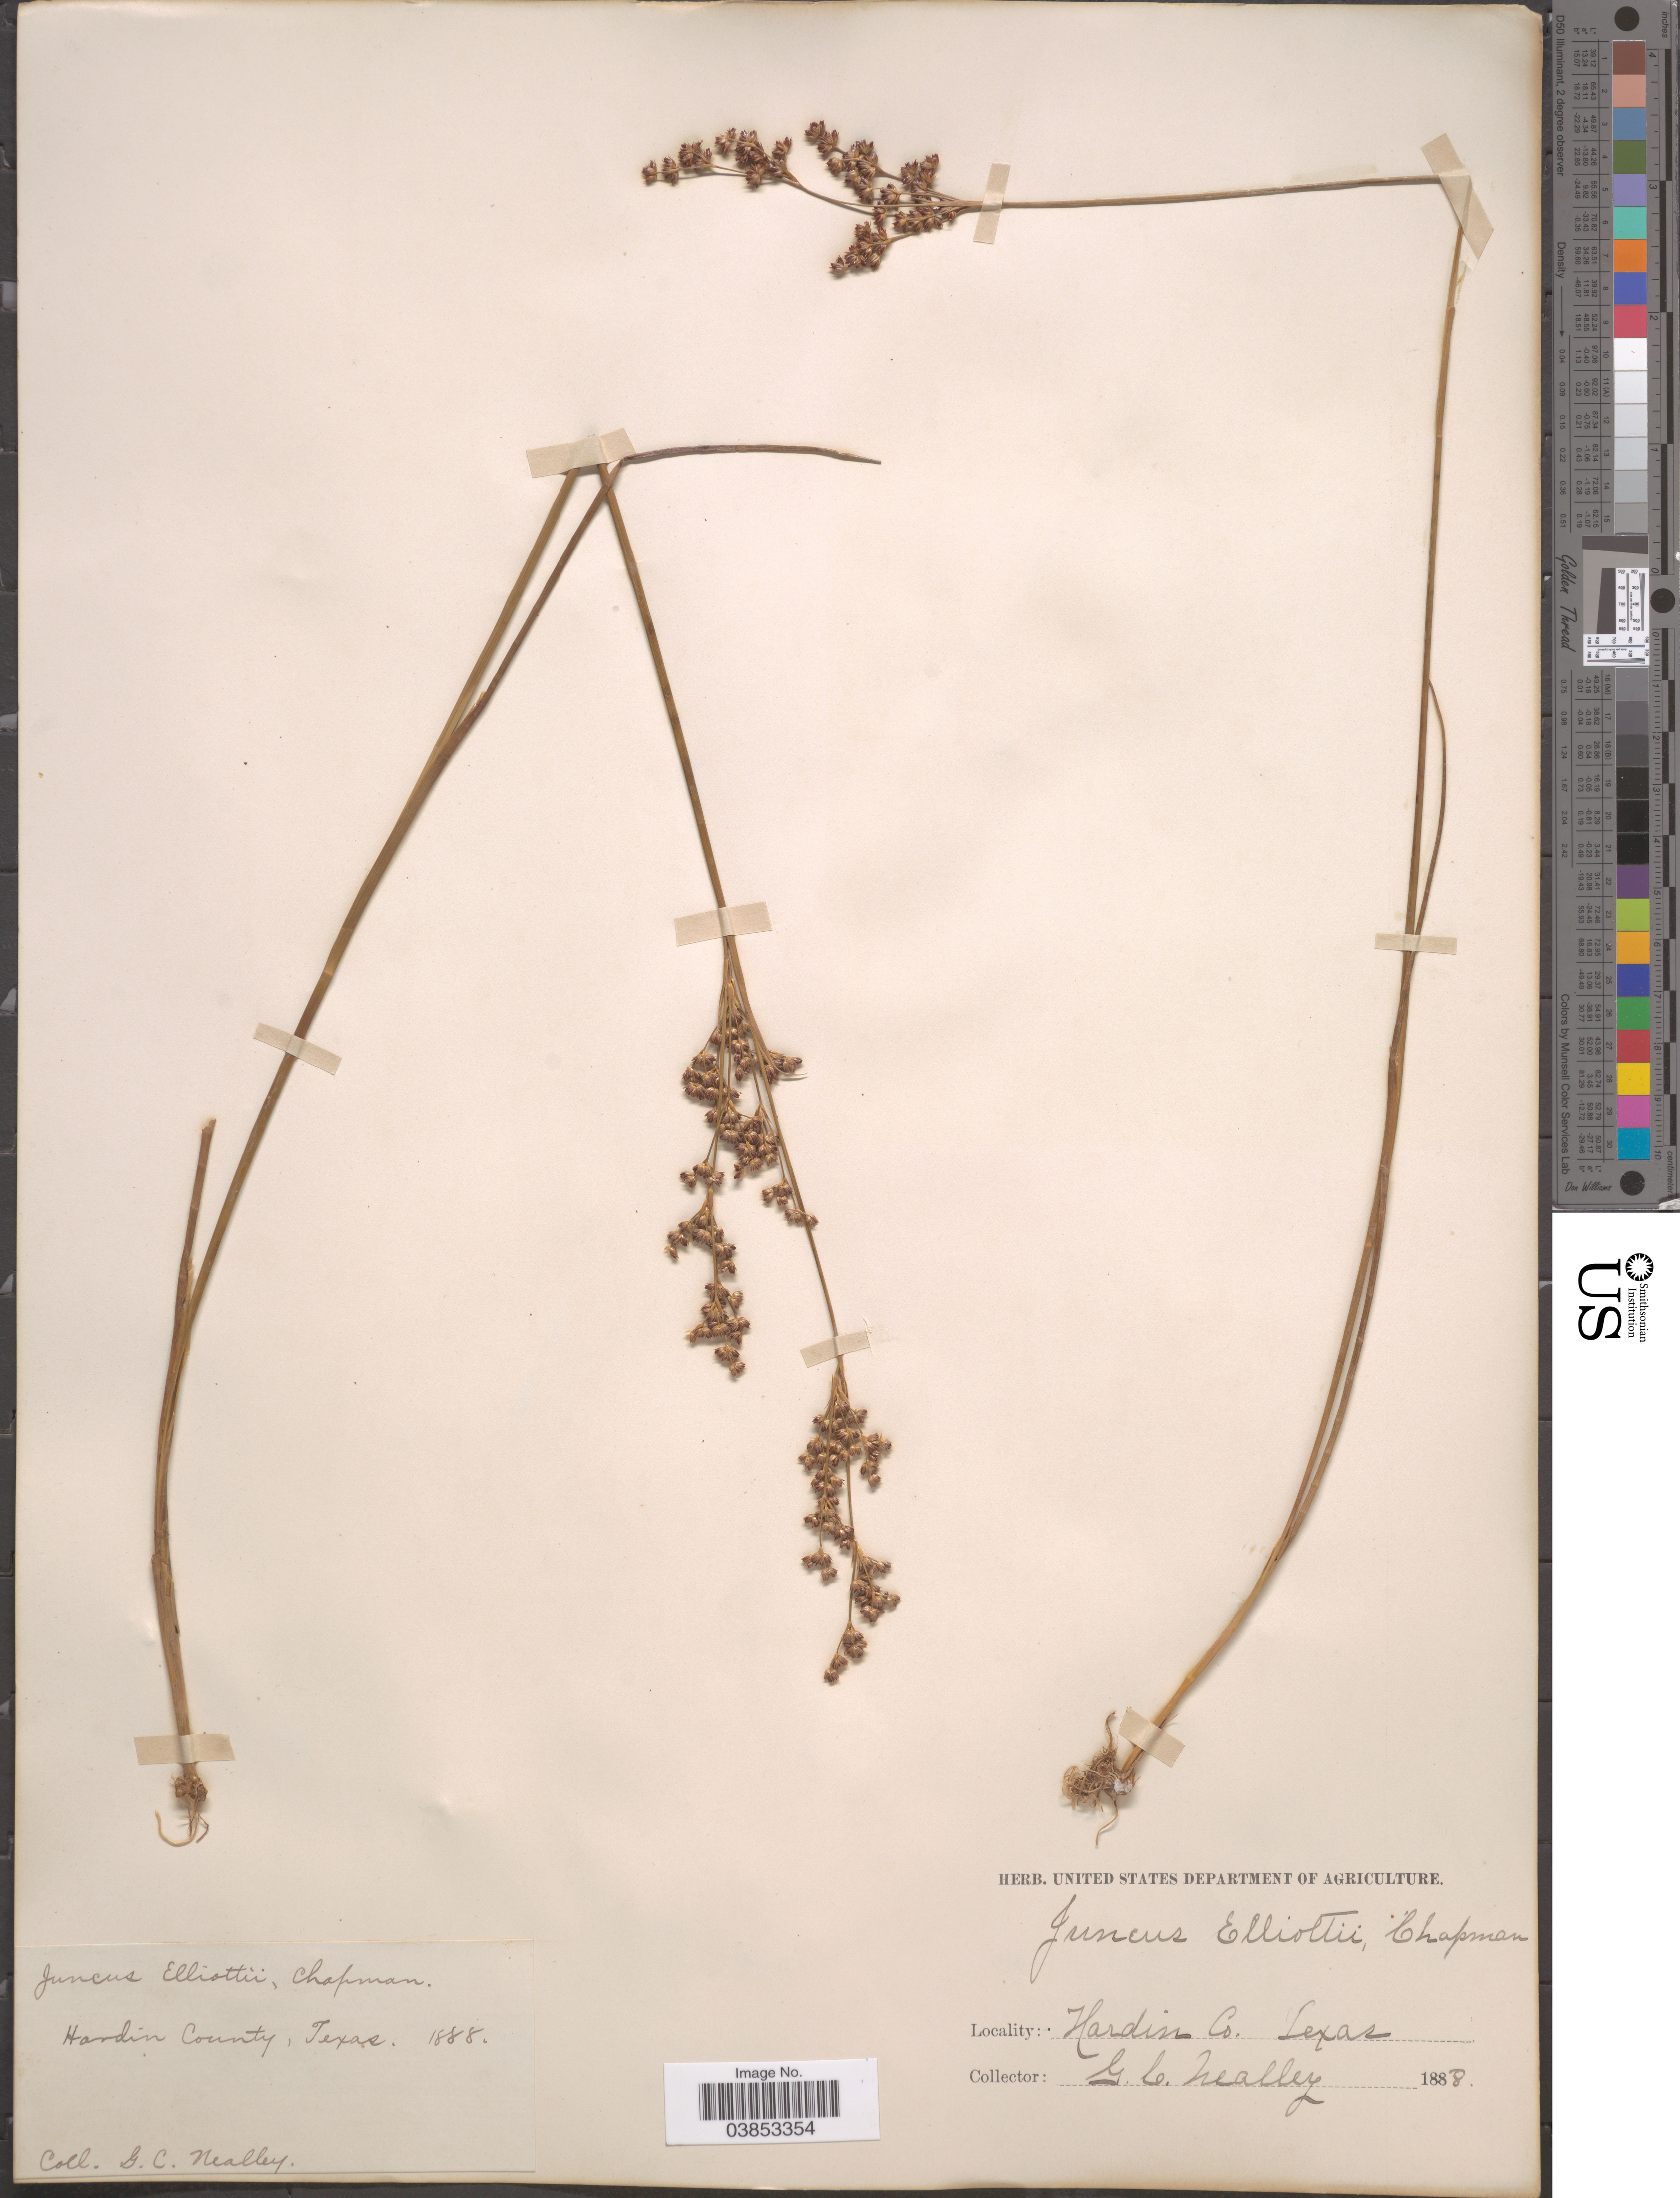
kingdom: Plantae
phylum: Tracheophyta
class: Liliopsida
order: Poales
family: Juncaceae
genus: Juncus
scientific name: Juncus elliottii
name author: Chapm.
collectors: G. C. Nealley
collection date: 1888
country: United States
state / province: Texas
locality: Hardin County.